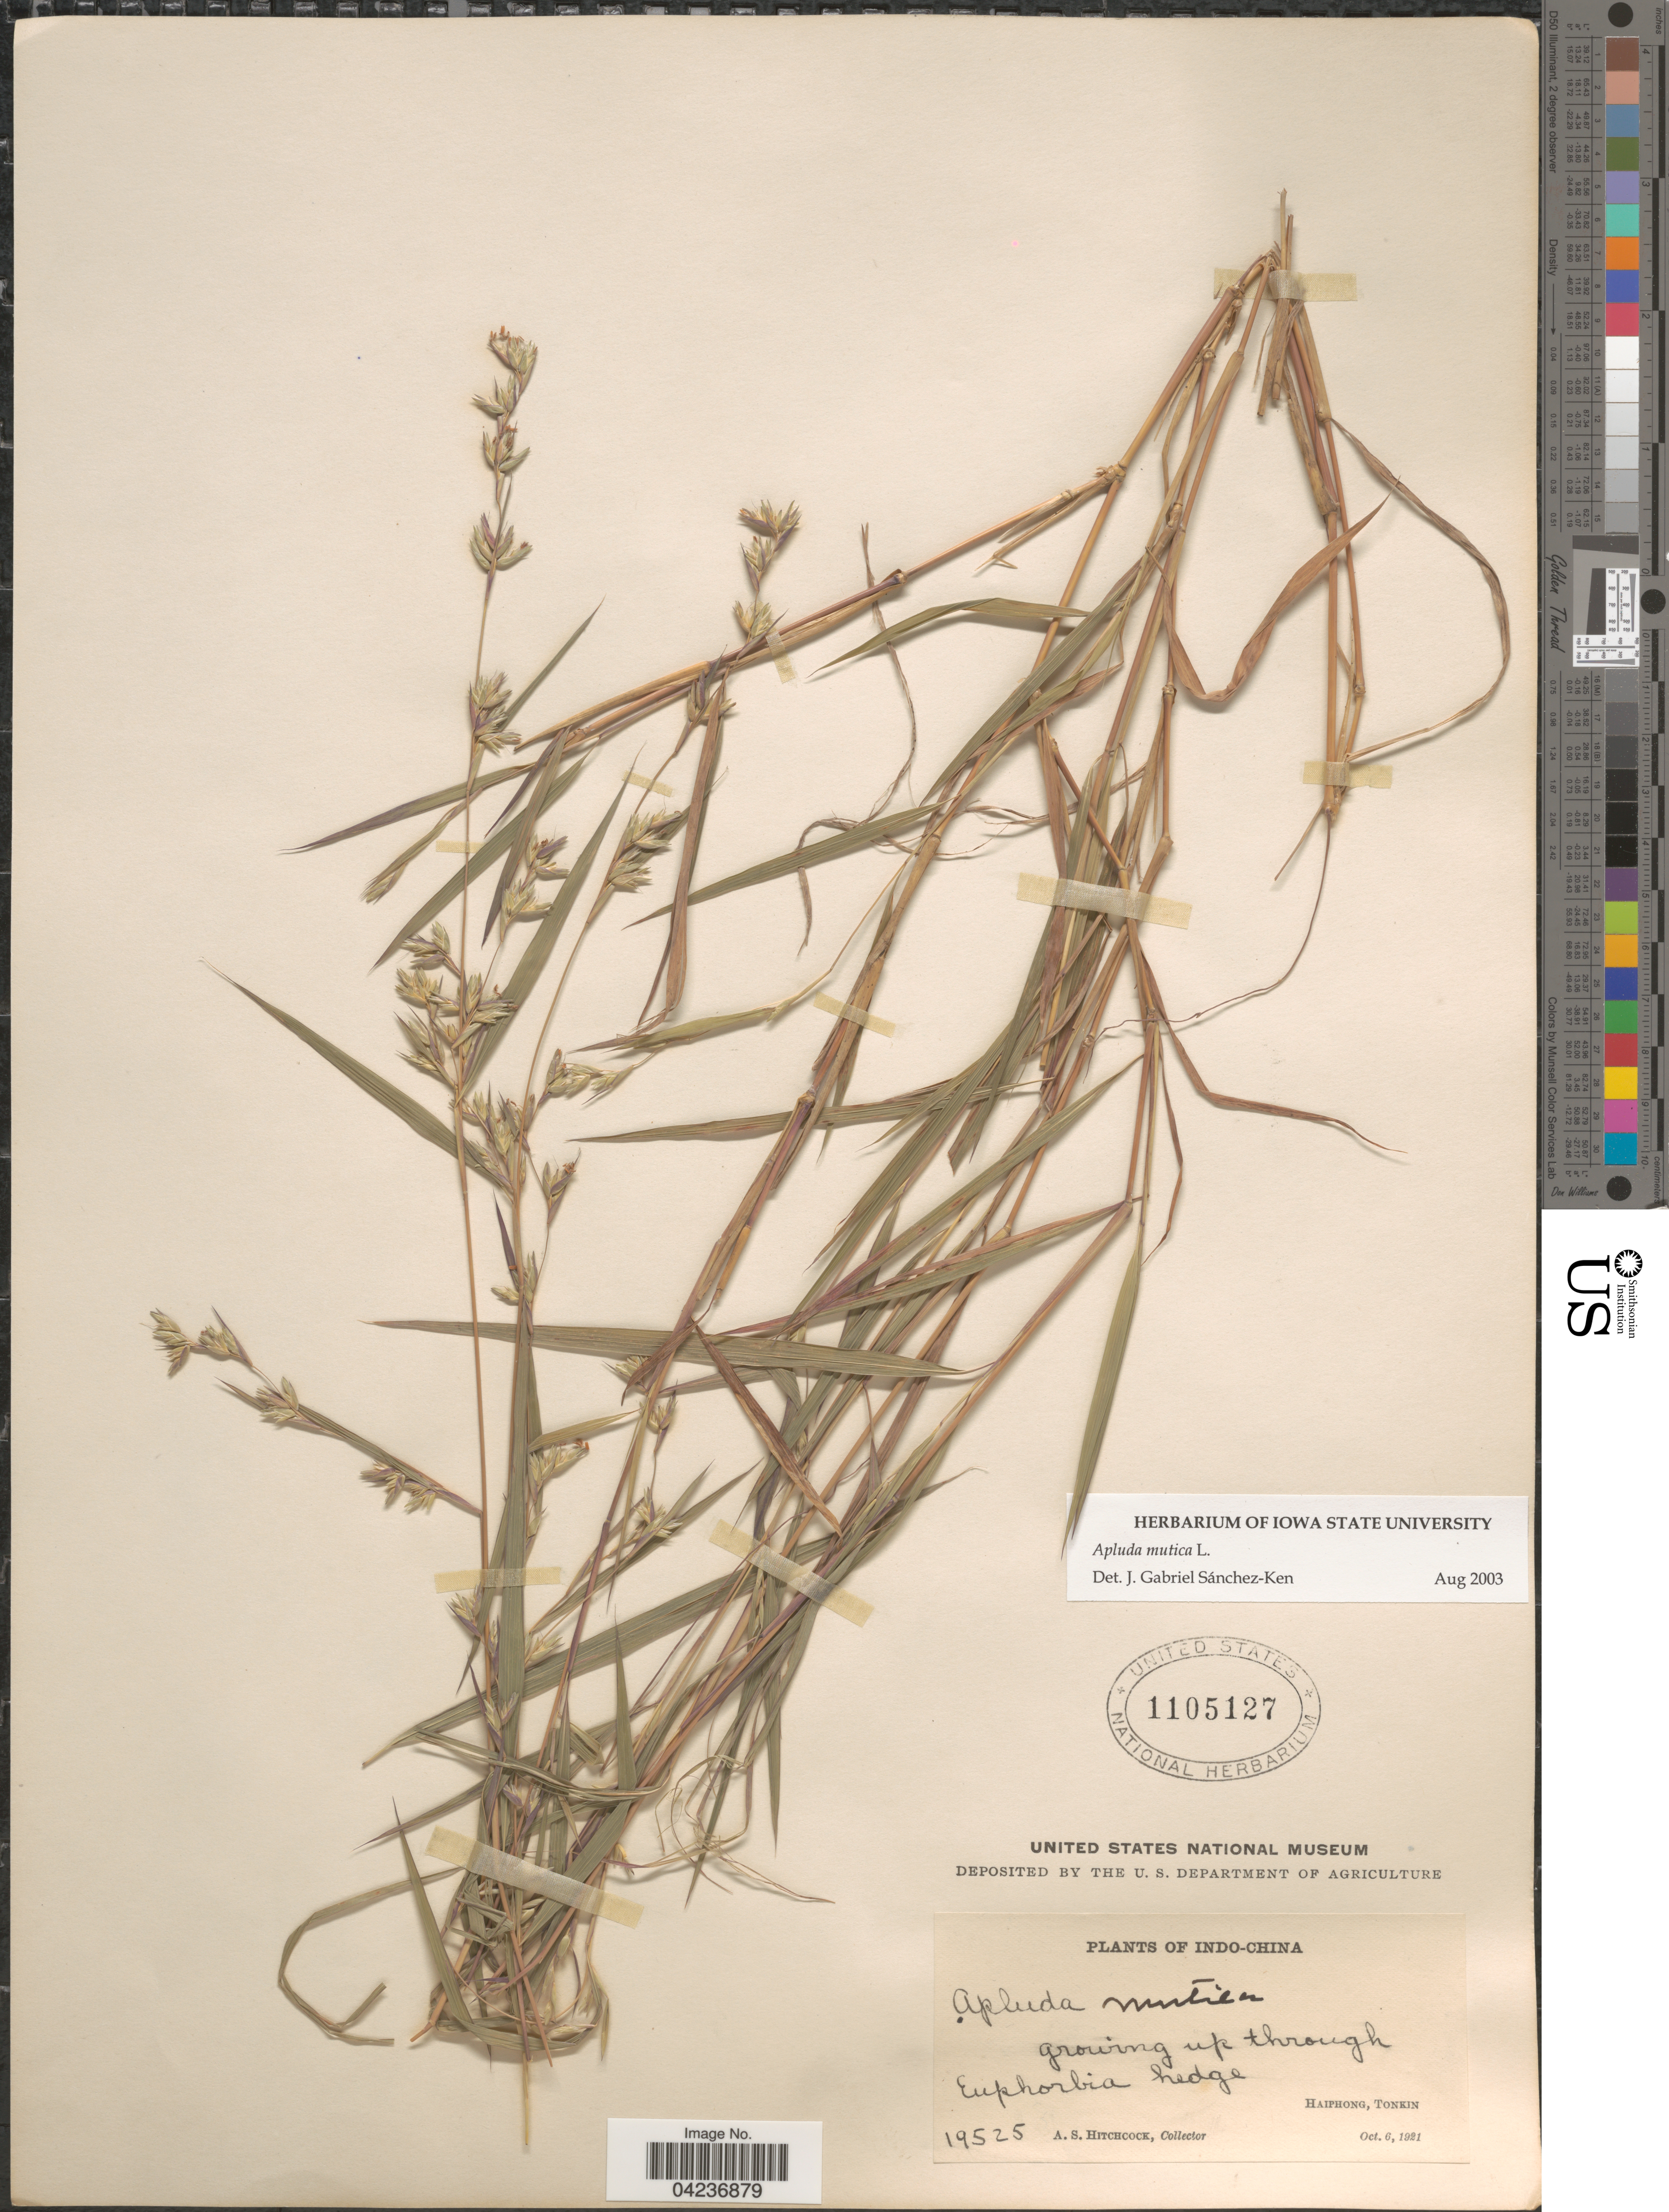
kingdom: Plantae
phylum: Tracheophyta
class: Liliopsida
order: Poales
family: Poaceae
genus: Apluda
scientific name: Apluda mutica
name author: L.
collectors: A. S. Hitchcock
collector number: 19525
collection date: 1921-10-06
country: Vietnam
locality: Indo-china. Haiphong, Tonkin.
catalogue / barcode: US 1105127